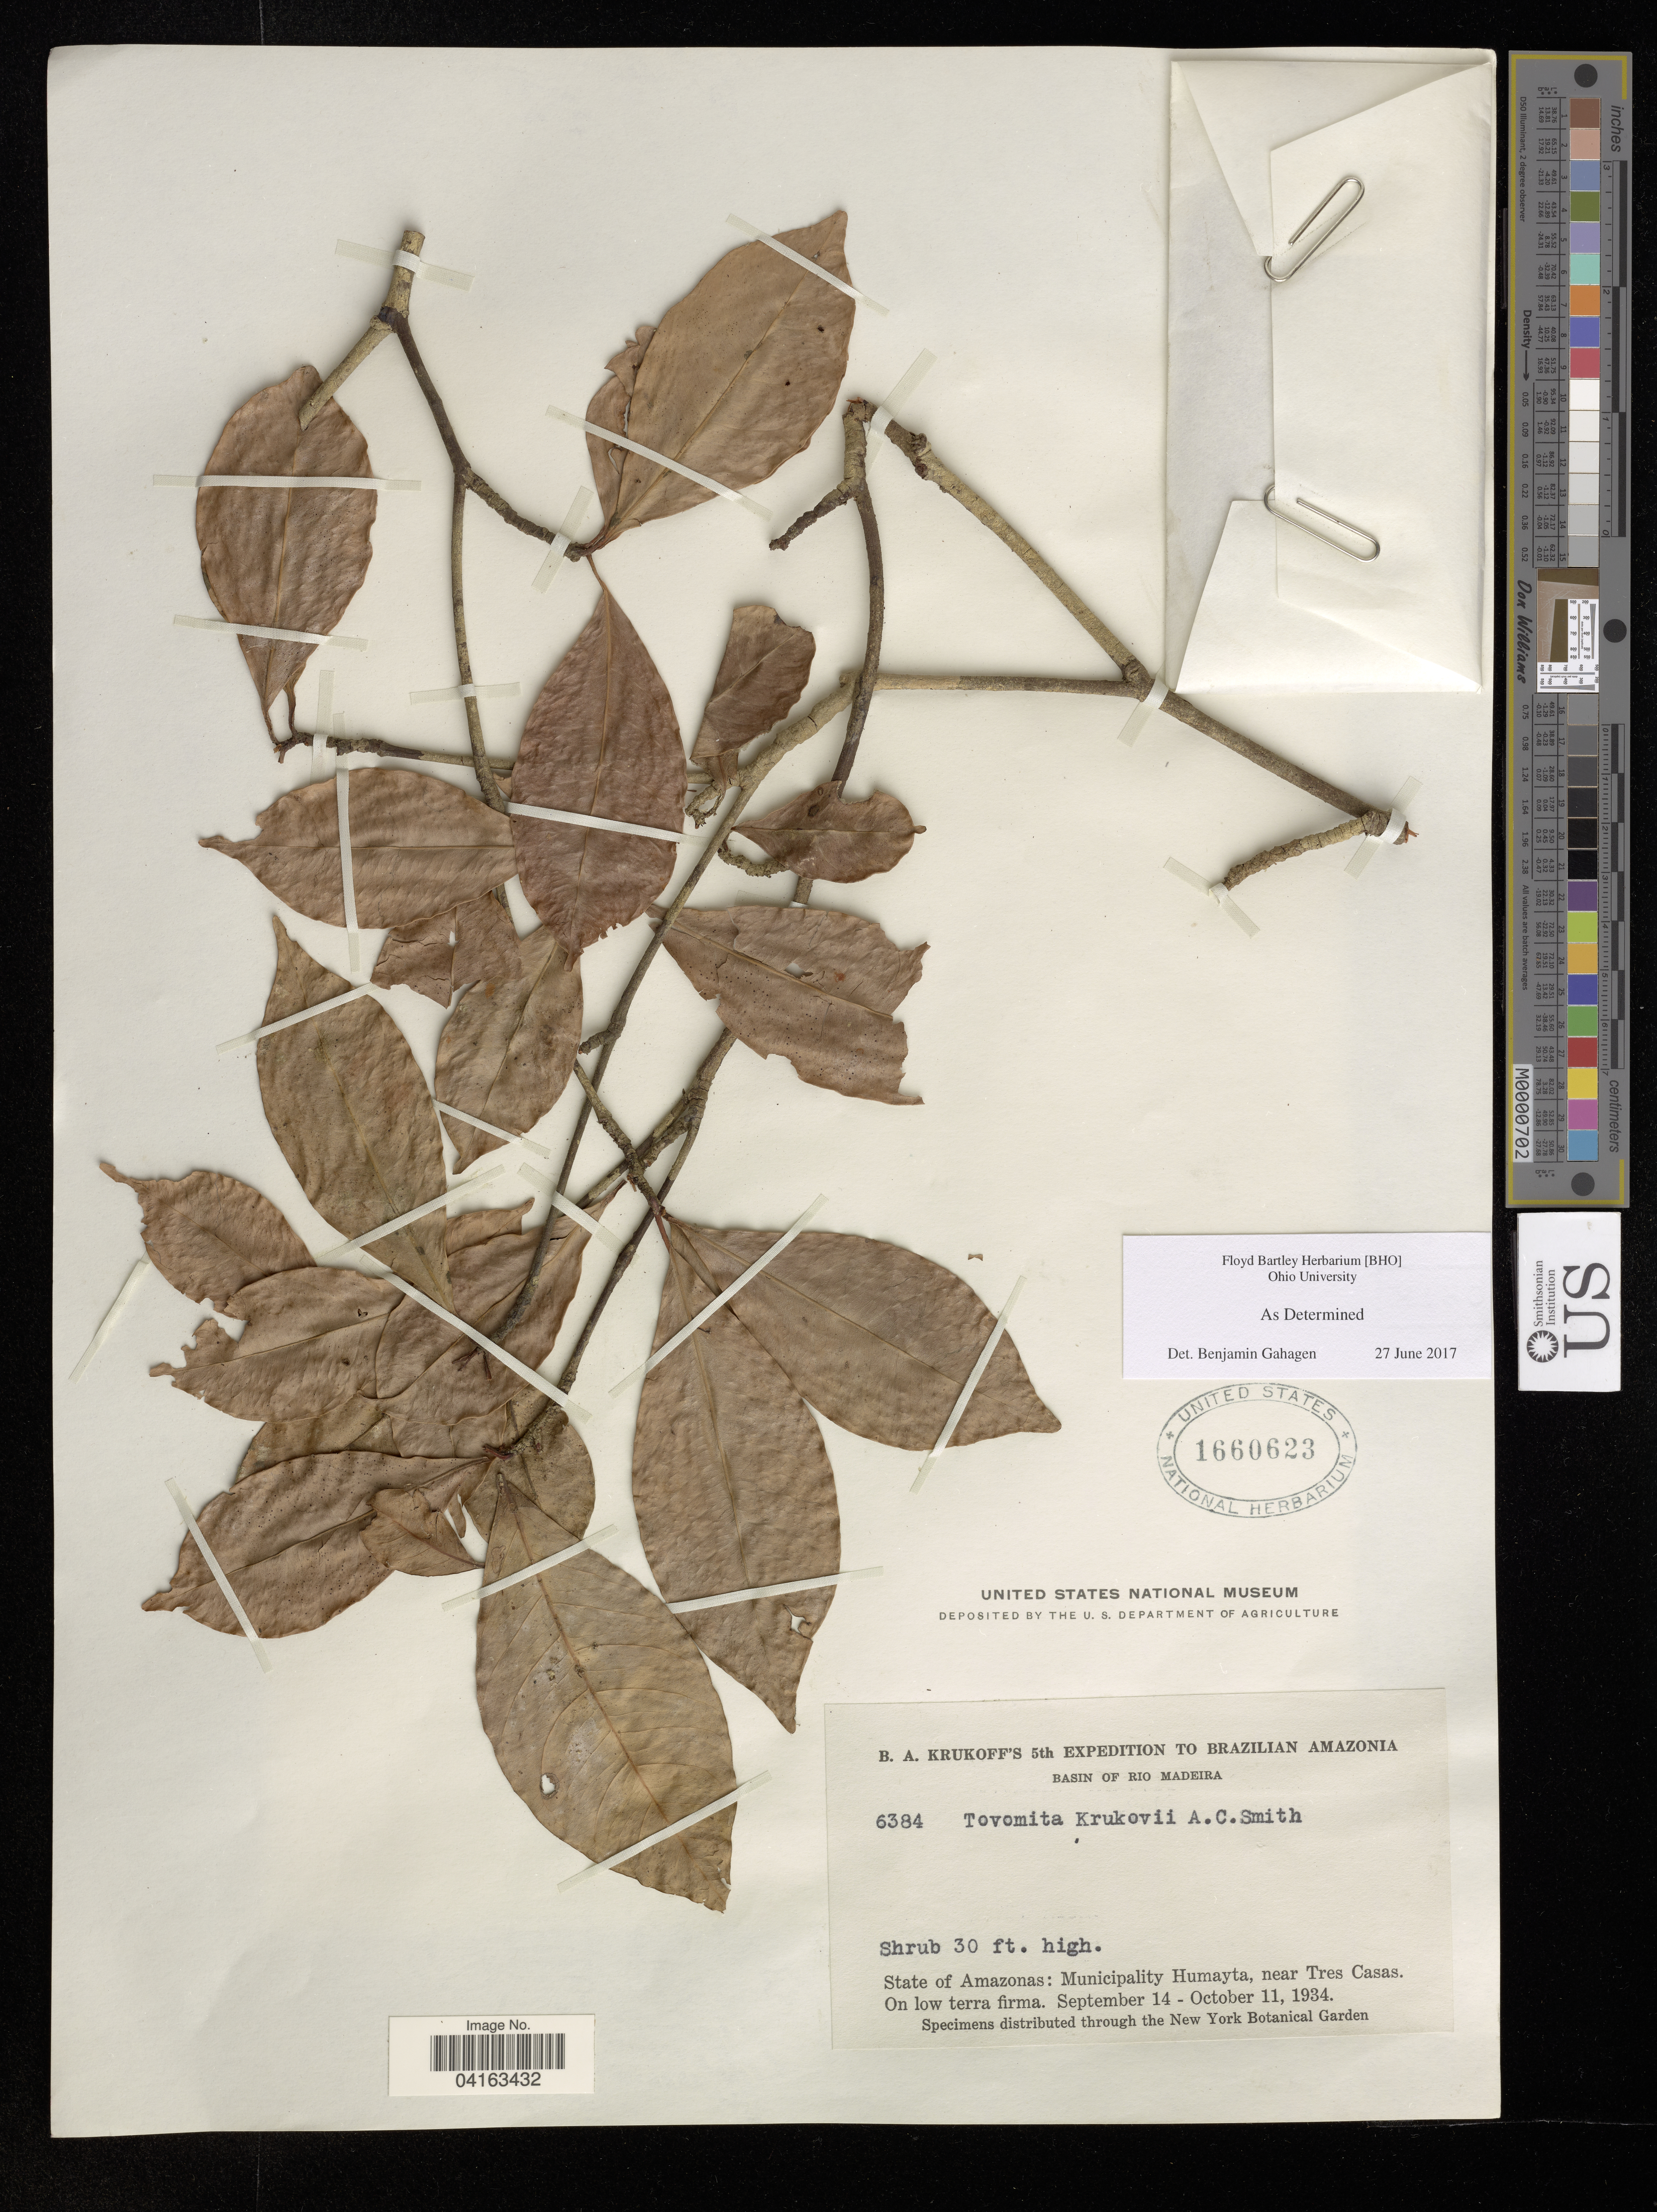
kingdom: Plantae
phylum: Tracheophyta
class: Magnoliopsida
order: Malpighiales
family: Clusiaceae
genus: Tovomita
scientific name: Tovomita krukovii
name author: A.C. Sm.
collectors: B. A. Krukoff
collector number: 6384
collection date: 1934-09-14/1934-10-11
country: Brazil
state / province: Amazonas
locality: Brazilian Amazonia. Basin of Rio Madeira. Municipality Humayta, near Tres Casas.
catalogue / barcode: US 1660623